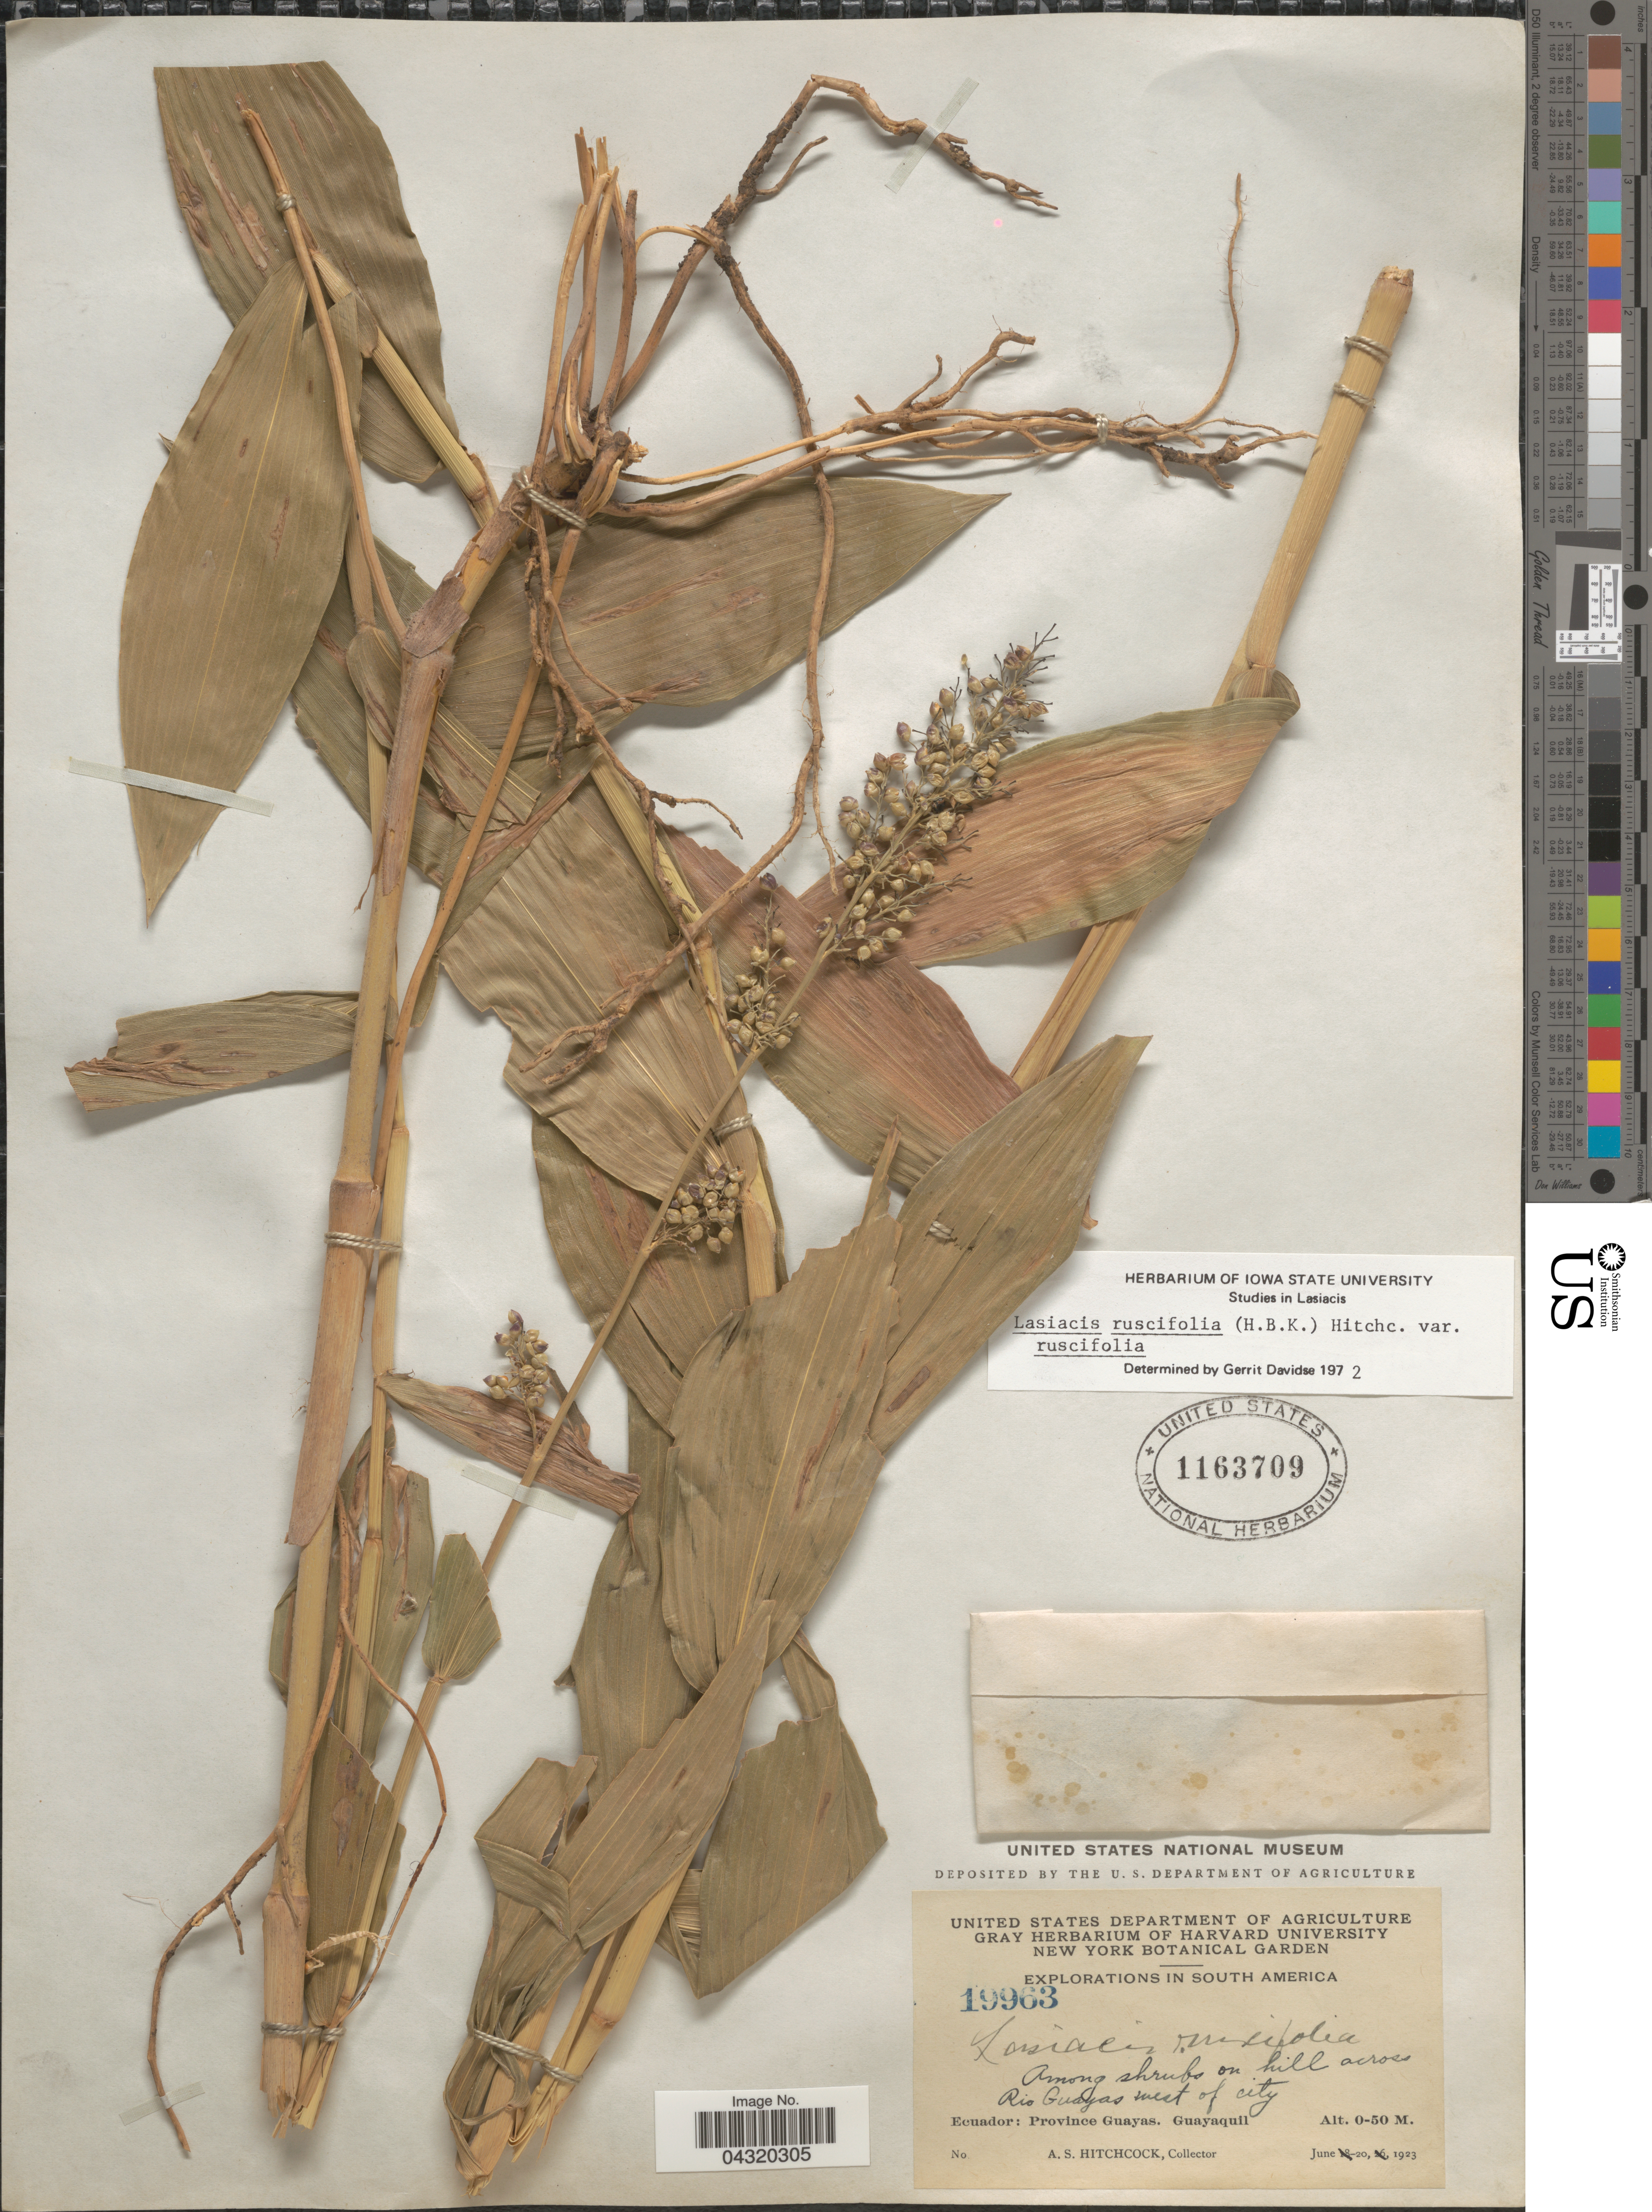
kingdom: Plantae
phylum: Tracheophyta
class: Liliopsida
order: Poales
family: Poaceae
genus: Lasiacis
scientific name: Lasiacis ruscifolia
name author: (Kunth) Hitchc.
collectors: A. S. Hitchcock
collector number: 19963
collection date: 1923-06-20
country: Ecuador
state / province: Guayas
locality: Explorations in South America. Among shrubs on hill across Rio Guayas west of city. Guayaquil.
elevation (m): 0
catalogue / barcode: US 1163709